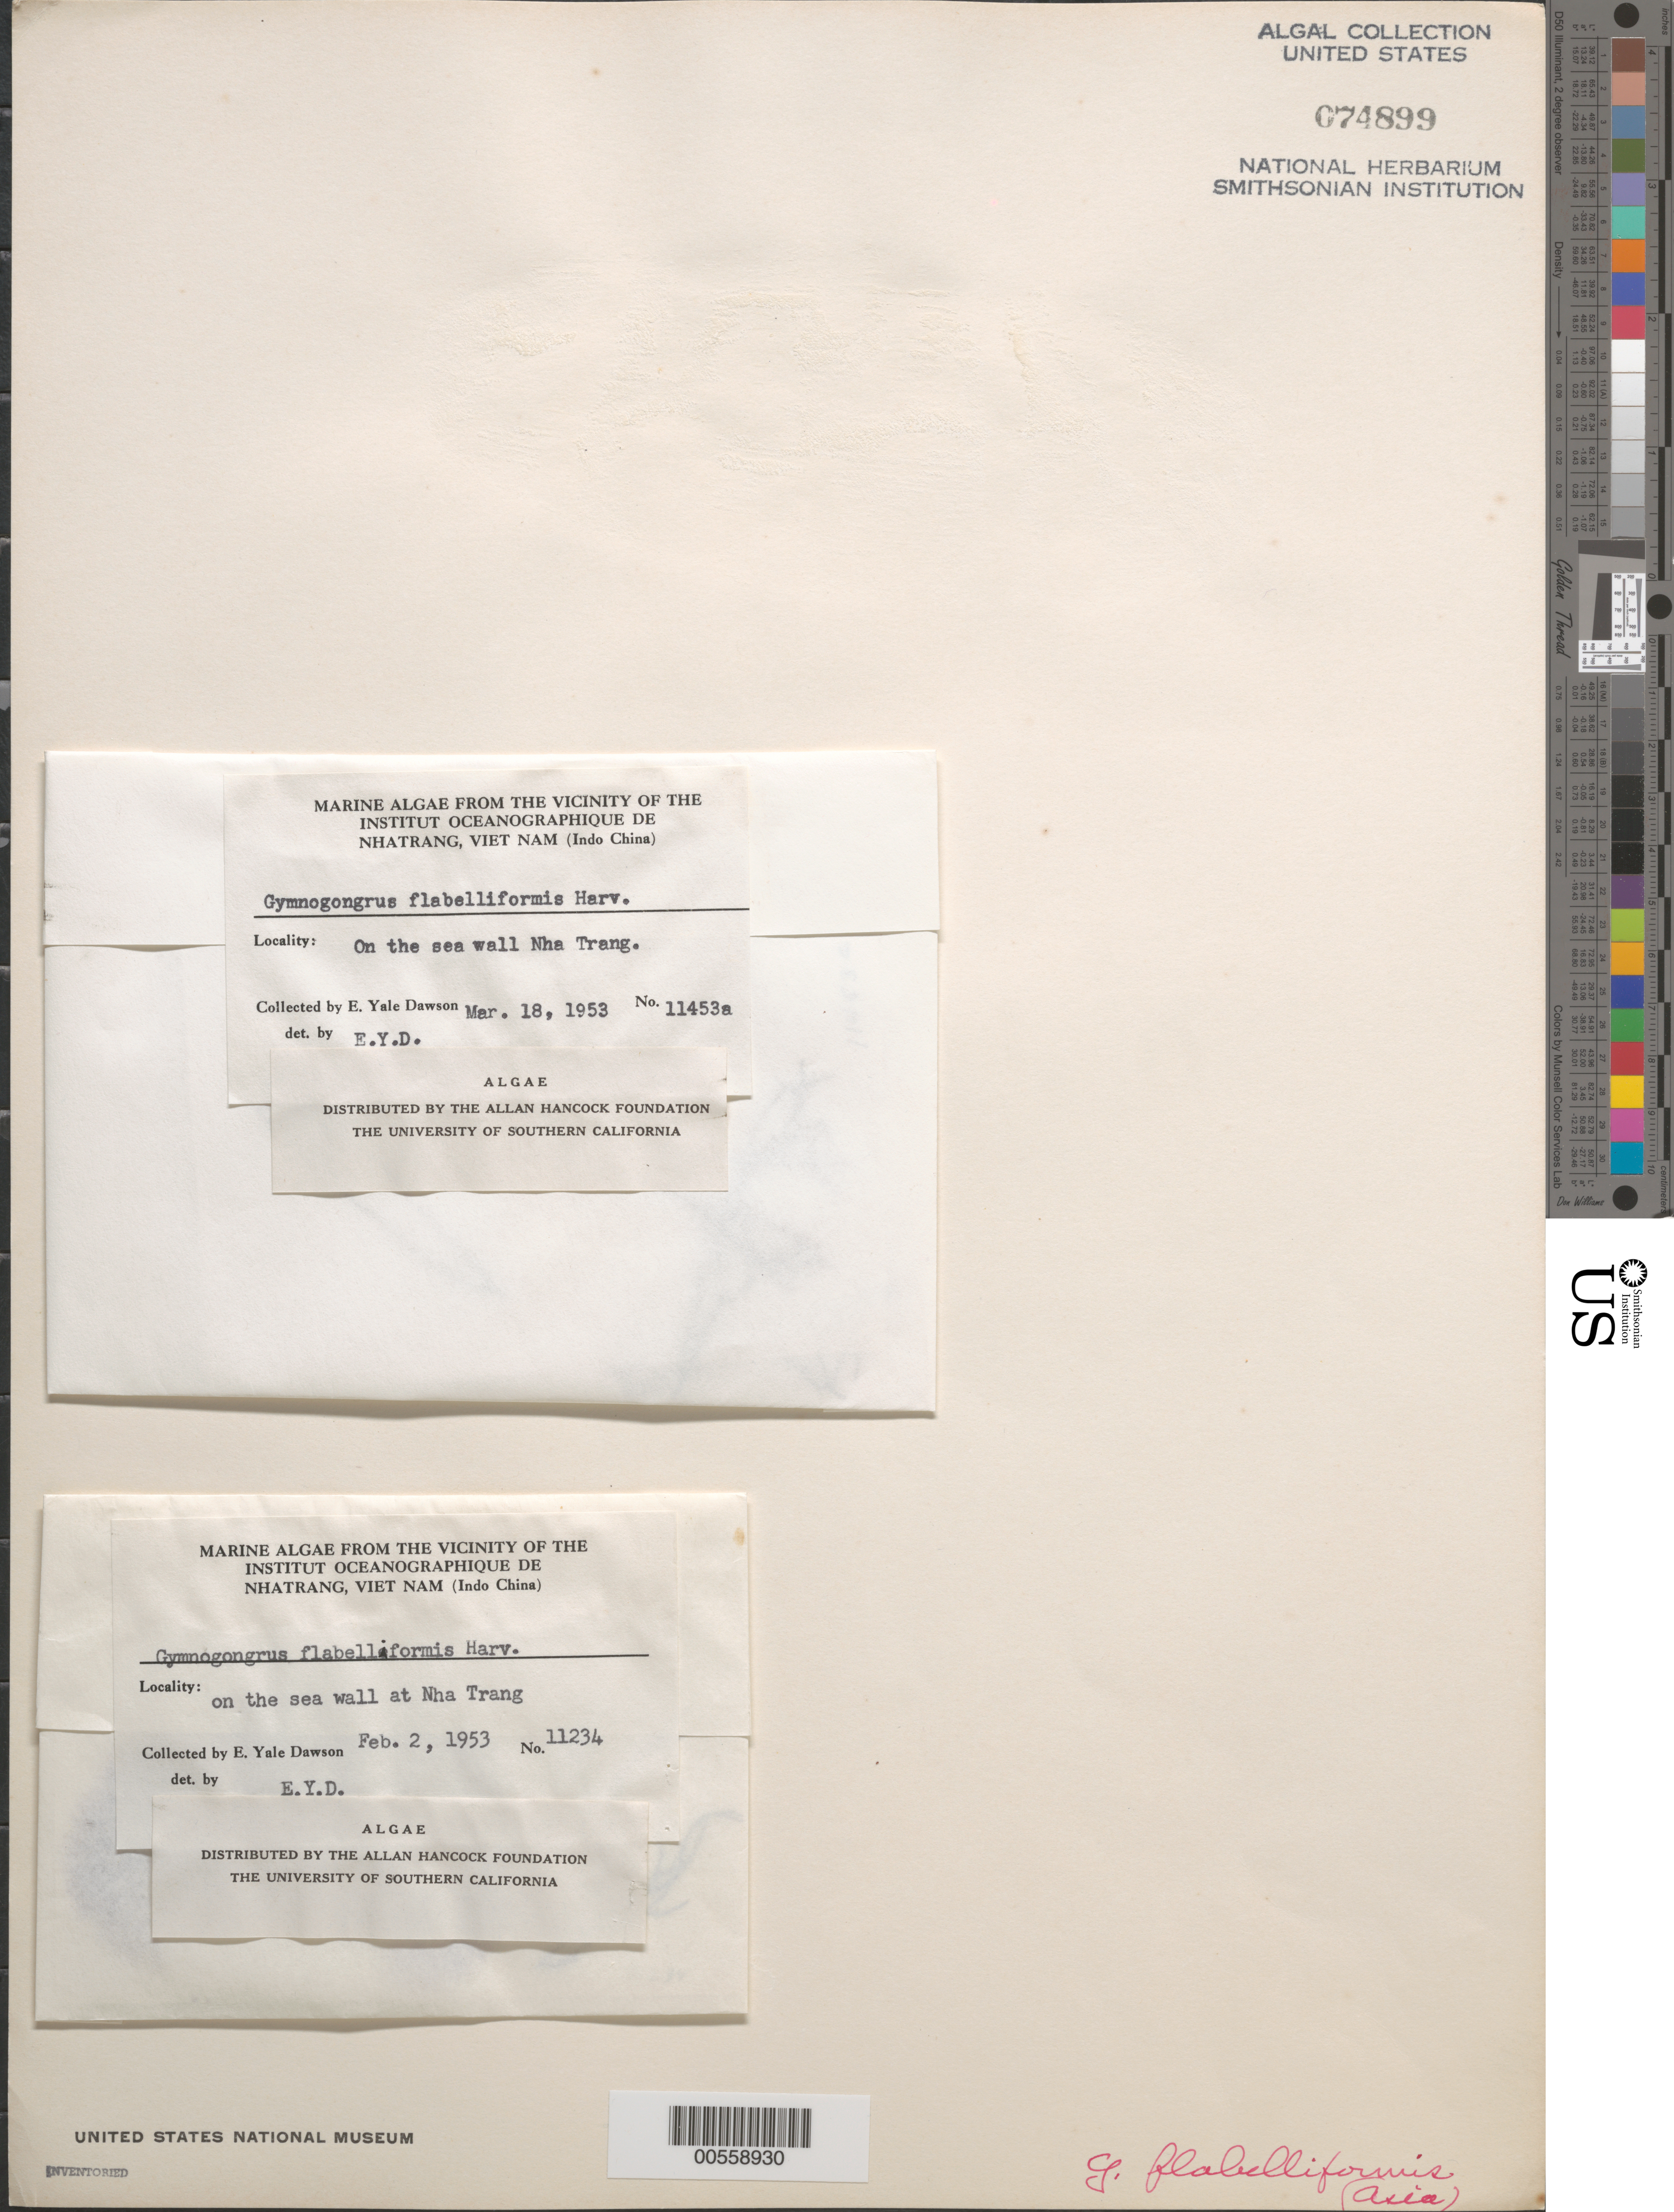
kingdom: Plantae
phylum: Rhodophyta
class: Florideophyceae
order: Gigartinales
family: Phyllophoraceae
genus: Ahnfeltiopsis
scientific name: Ahnfeltiopsis flabelliformis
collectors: E. Y. Dawson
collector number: EYD 11234 & EYD 11453A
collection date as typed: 02 Feb 1953 and 18 Mar 1953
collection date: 1953-02-02,1953-03-18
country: Vietnam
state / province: Phu Khanh Province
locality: Nhatrang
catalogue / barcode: US 74899